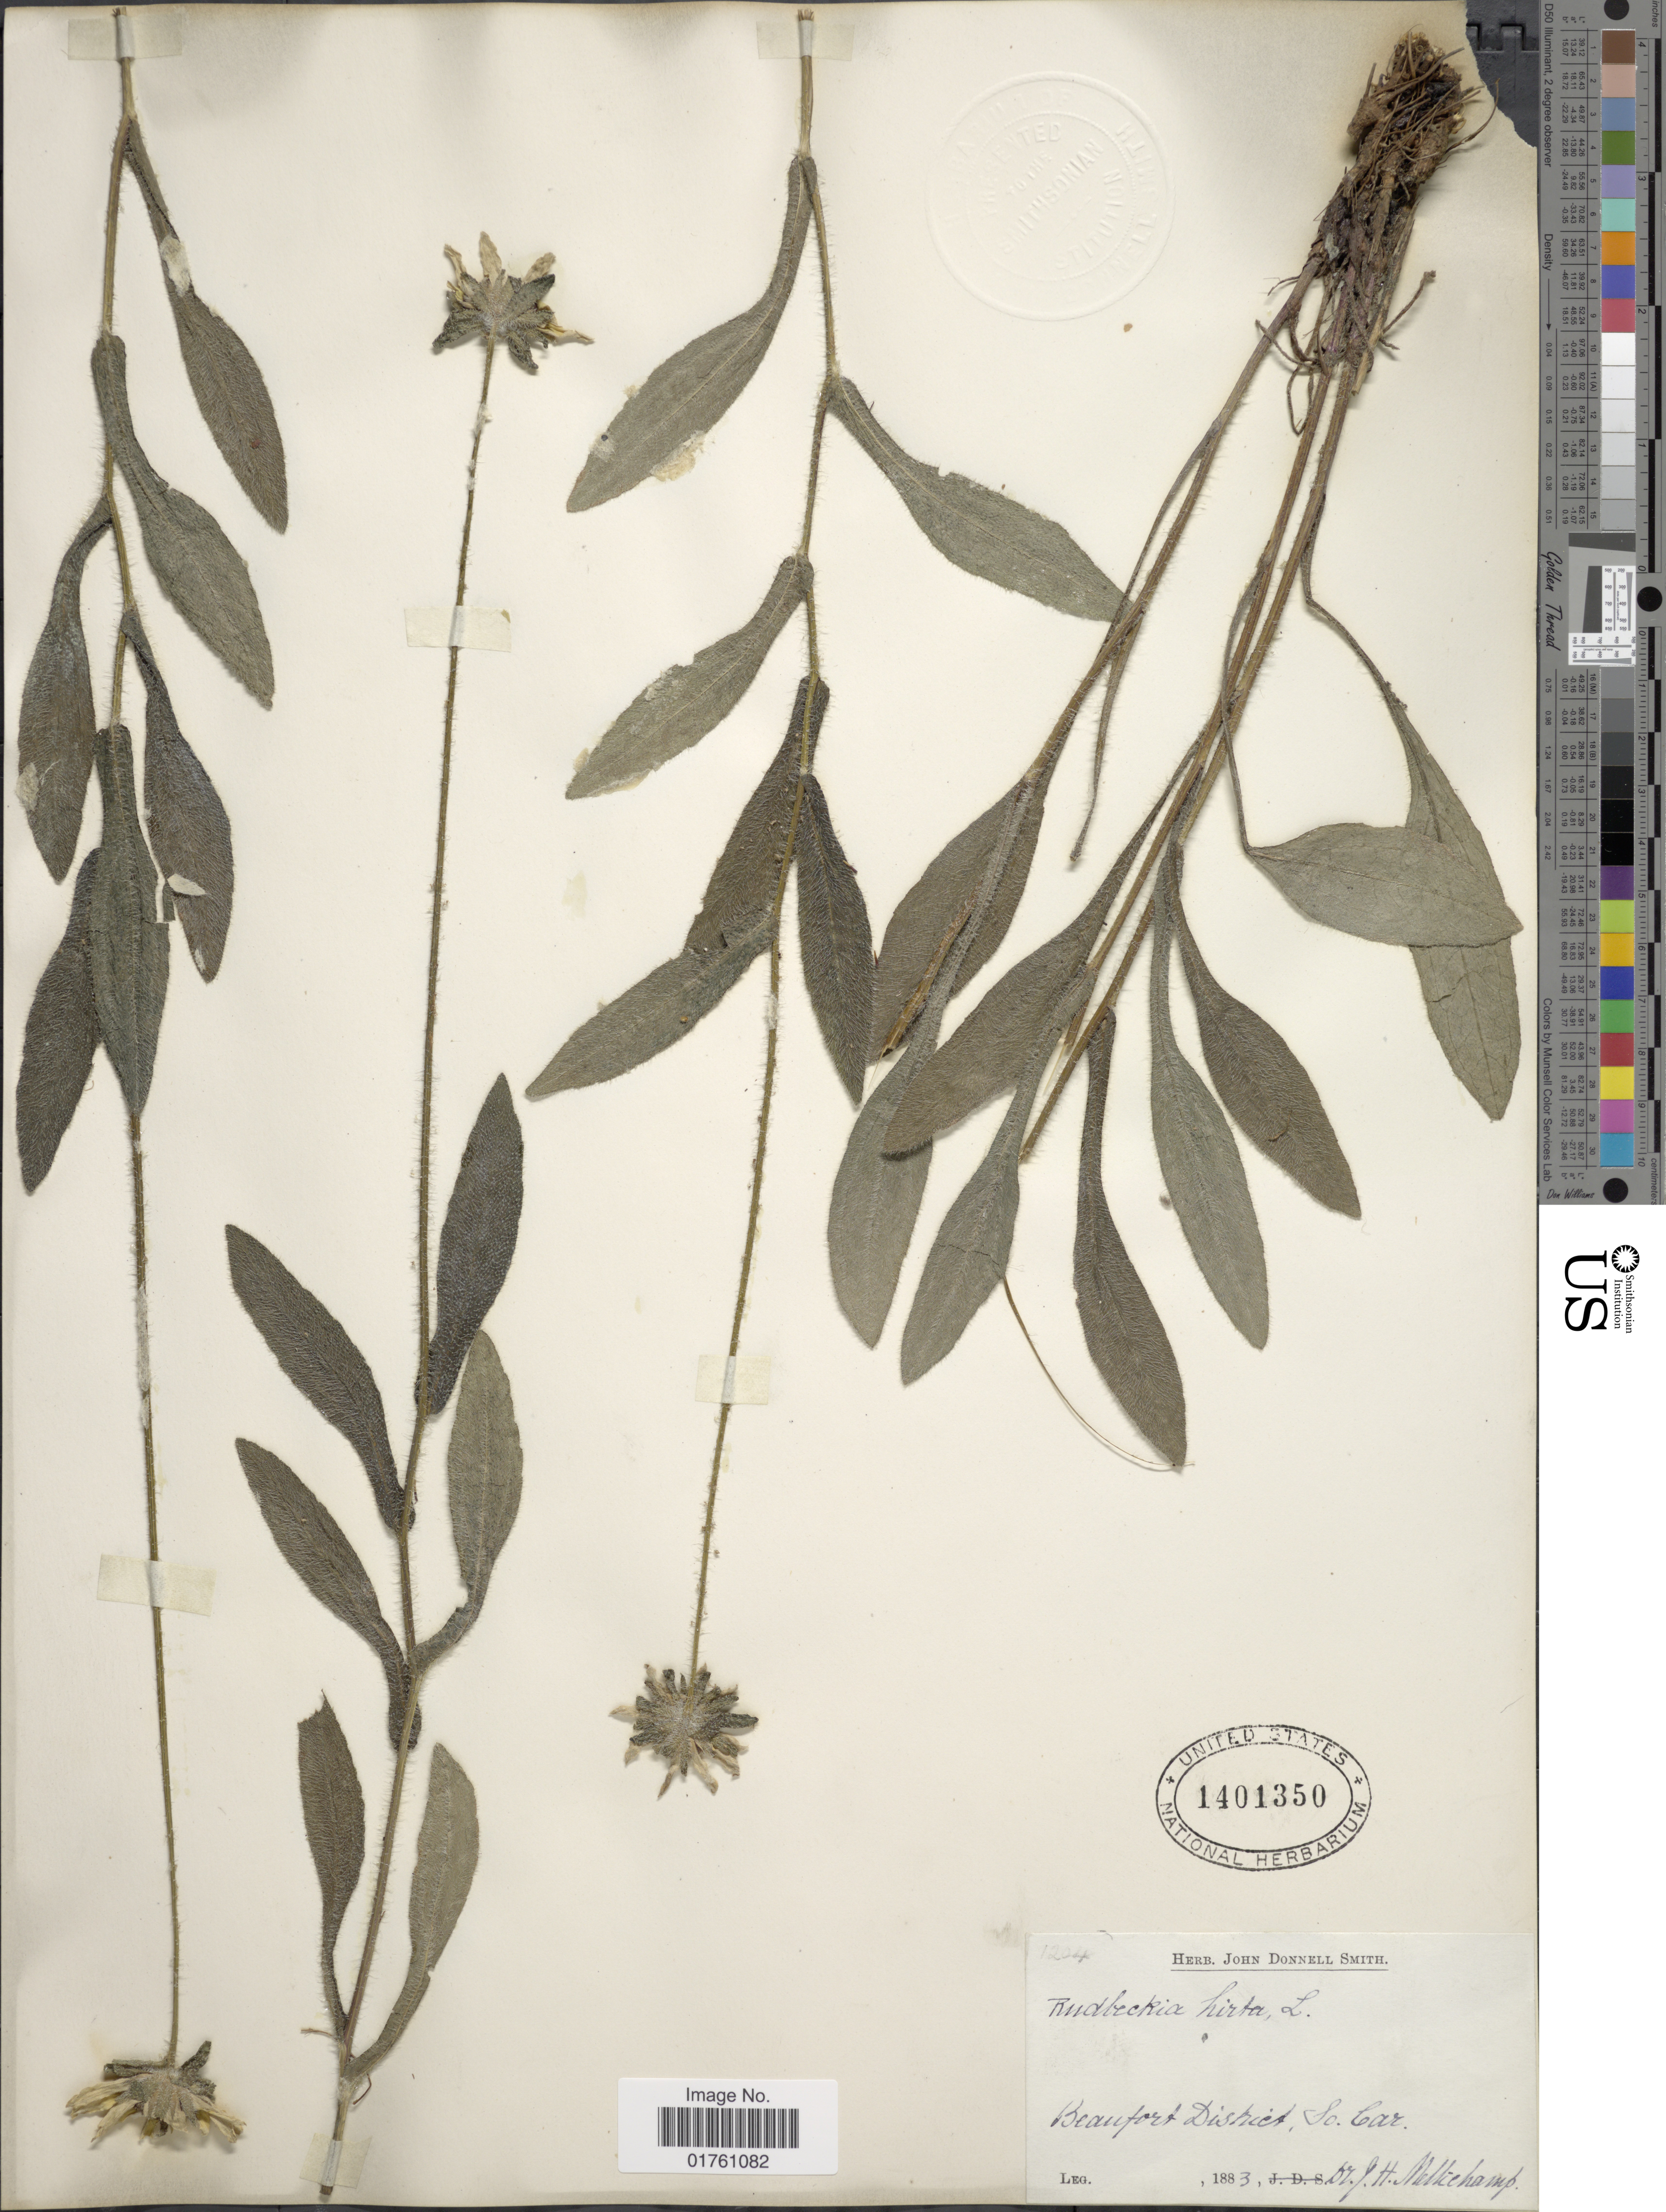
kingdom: Plantae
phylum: Tracheophyta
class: Magnoliopsida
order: Asterales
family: Asteraceae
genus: Rudbeckia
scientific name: Rudbeckia hirta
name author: L.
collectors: J. H. Mellichamp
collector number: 1204*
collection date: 1883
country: United States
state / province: South Carolina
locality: Beaufort District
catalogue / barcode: US 1401350